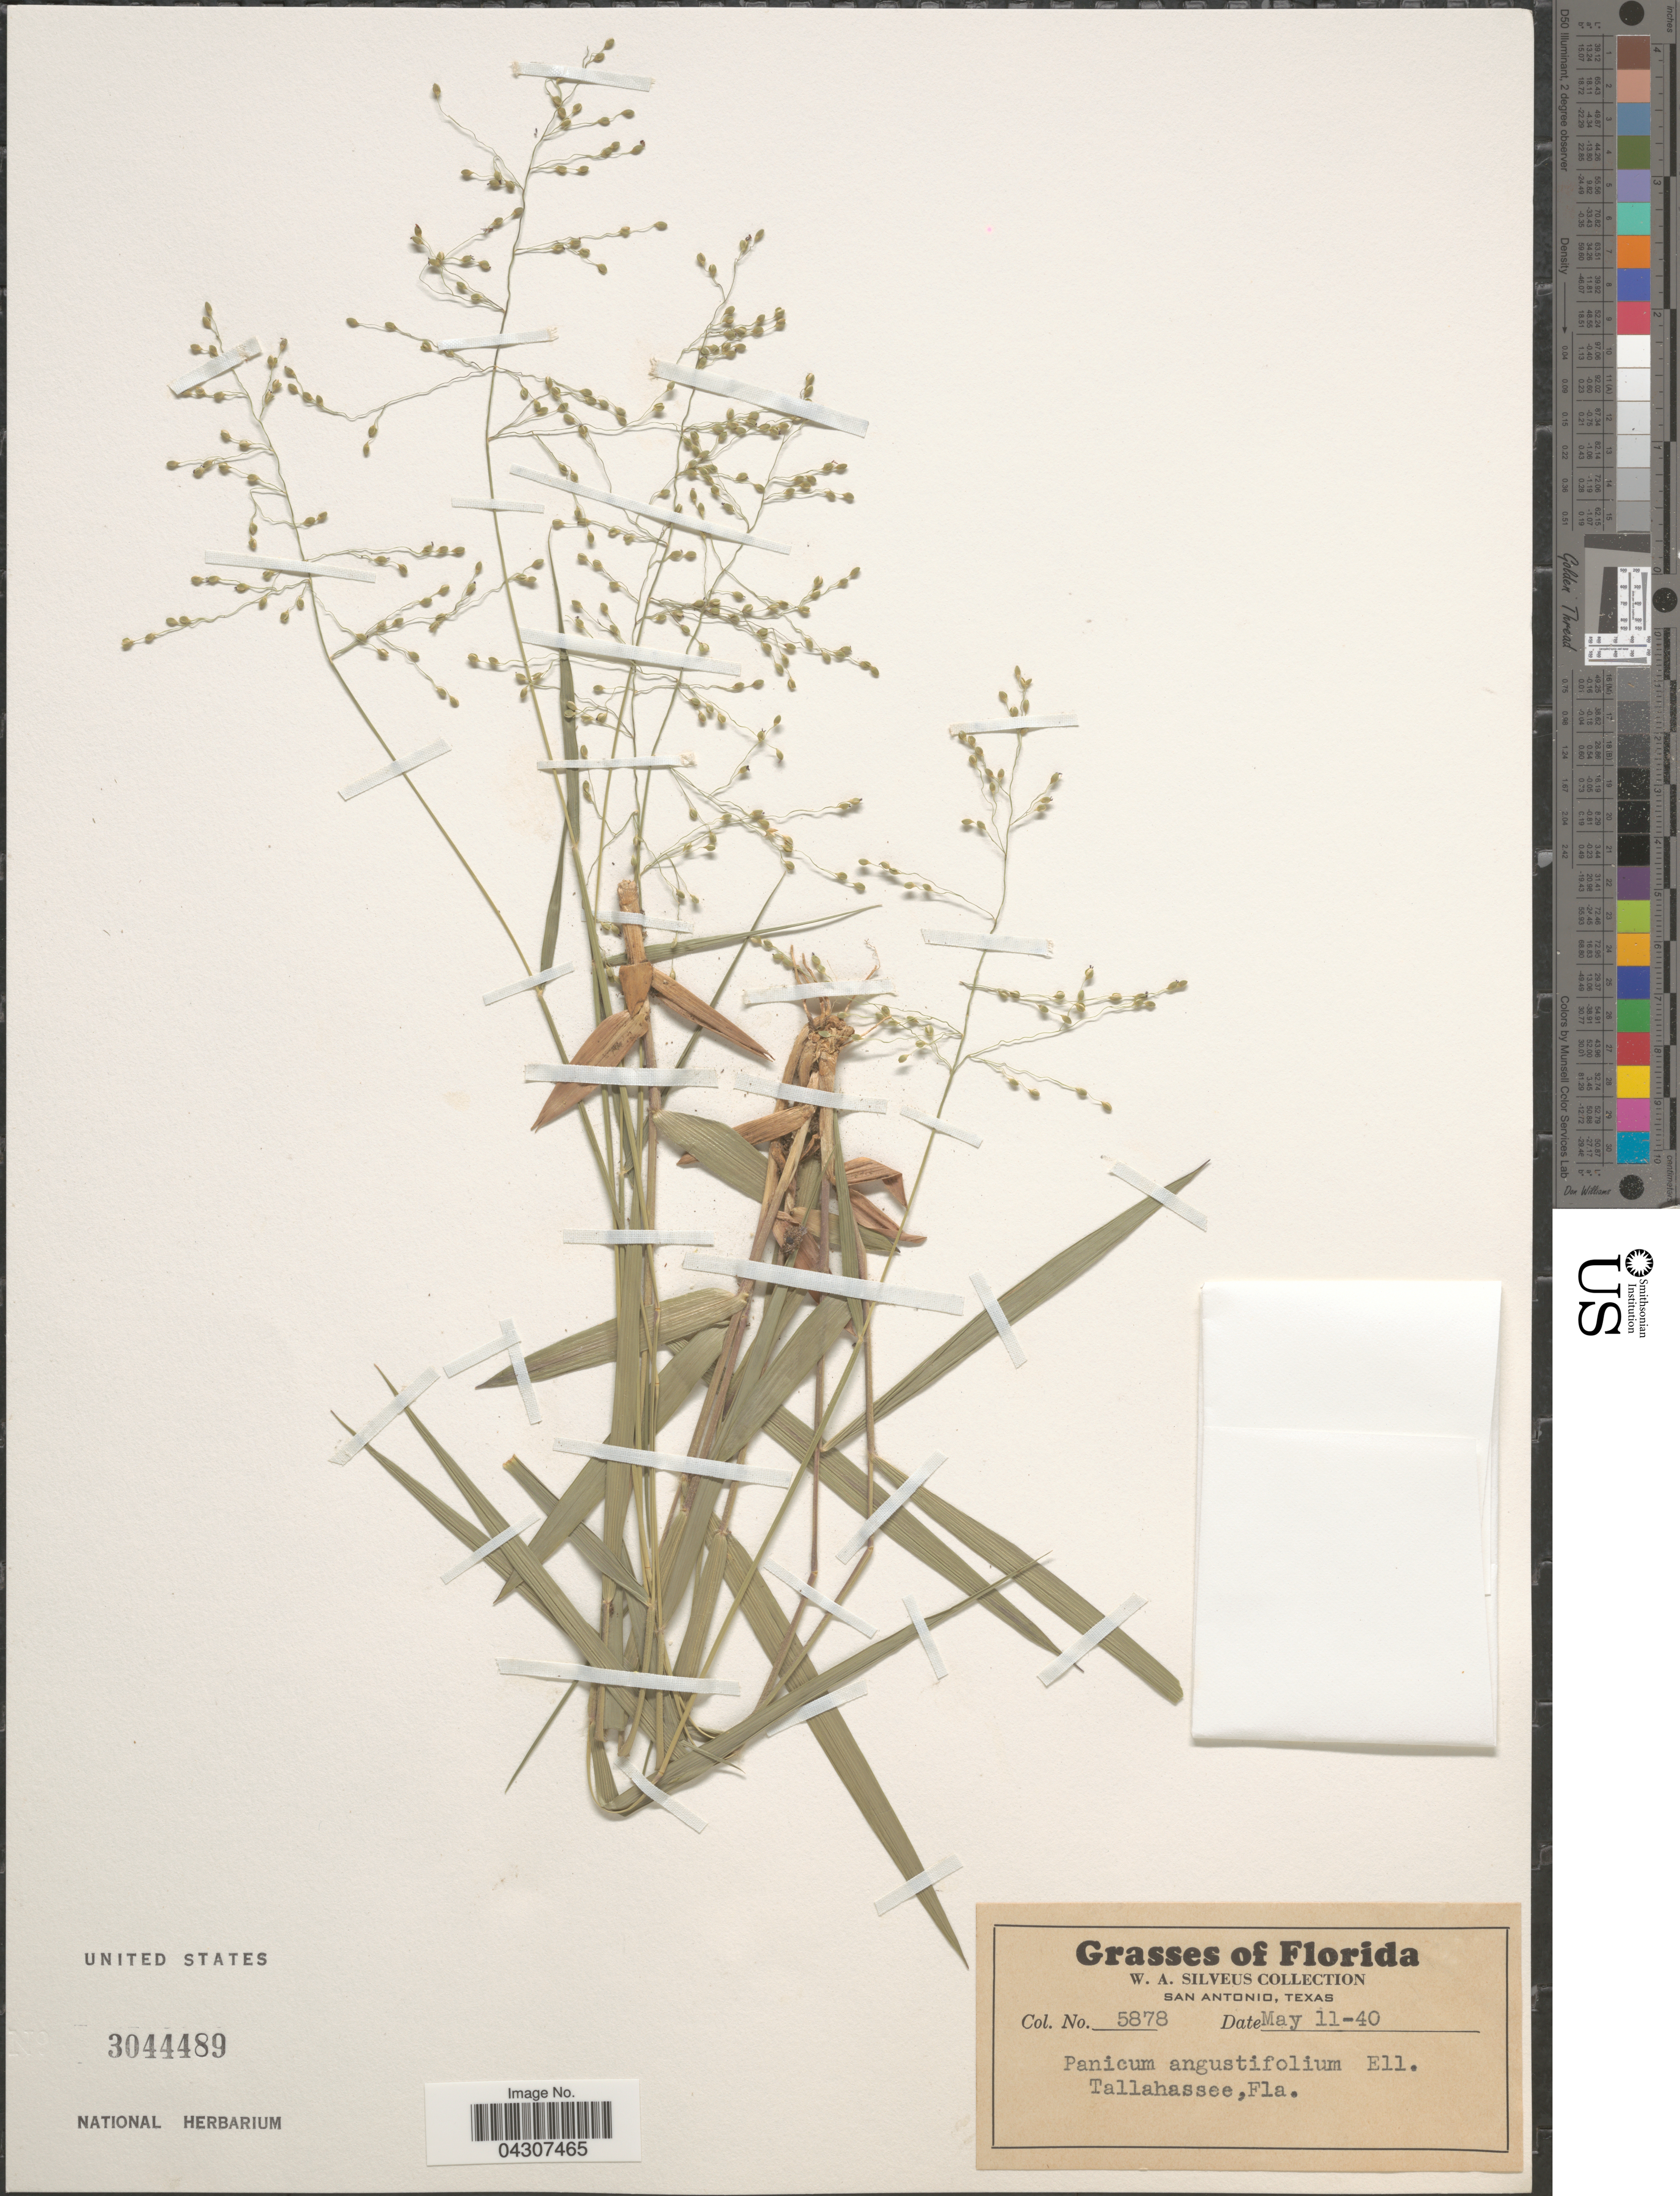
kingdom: Plantae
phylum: Tracheophyta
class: Liliopsida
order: Poales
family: Poaceae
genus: Dichanthelium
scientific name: Dichanthelium aciculare var. ramosum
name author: (Griseb.) Davidse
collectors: W. Silveus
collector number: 5878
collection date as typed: Transcribed d/m/y: 11/5/40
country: United States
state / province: Florida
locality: Tallahassee.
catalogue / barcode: US 3044489